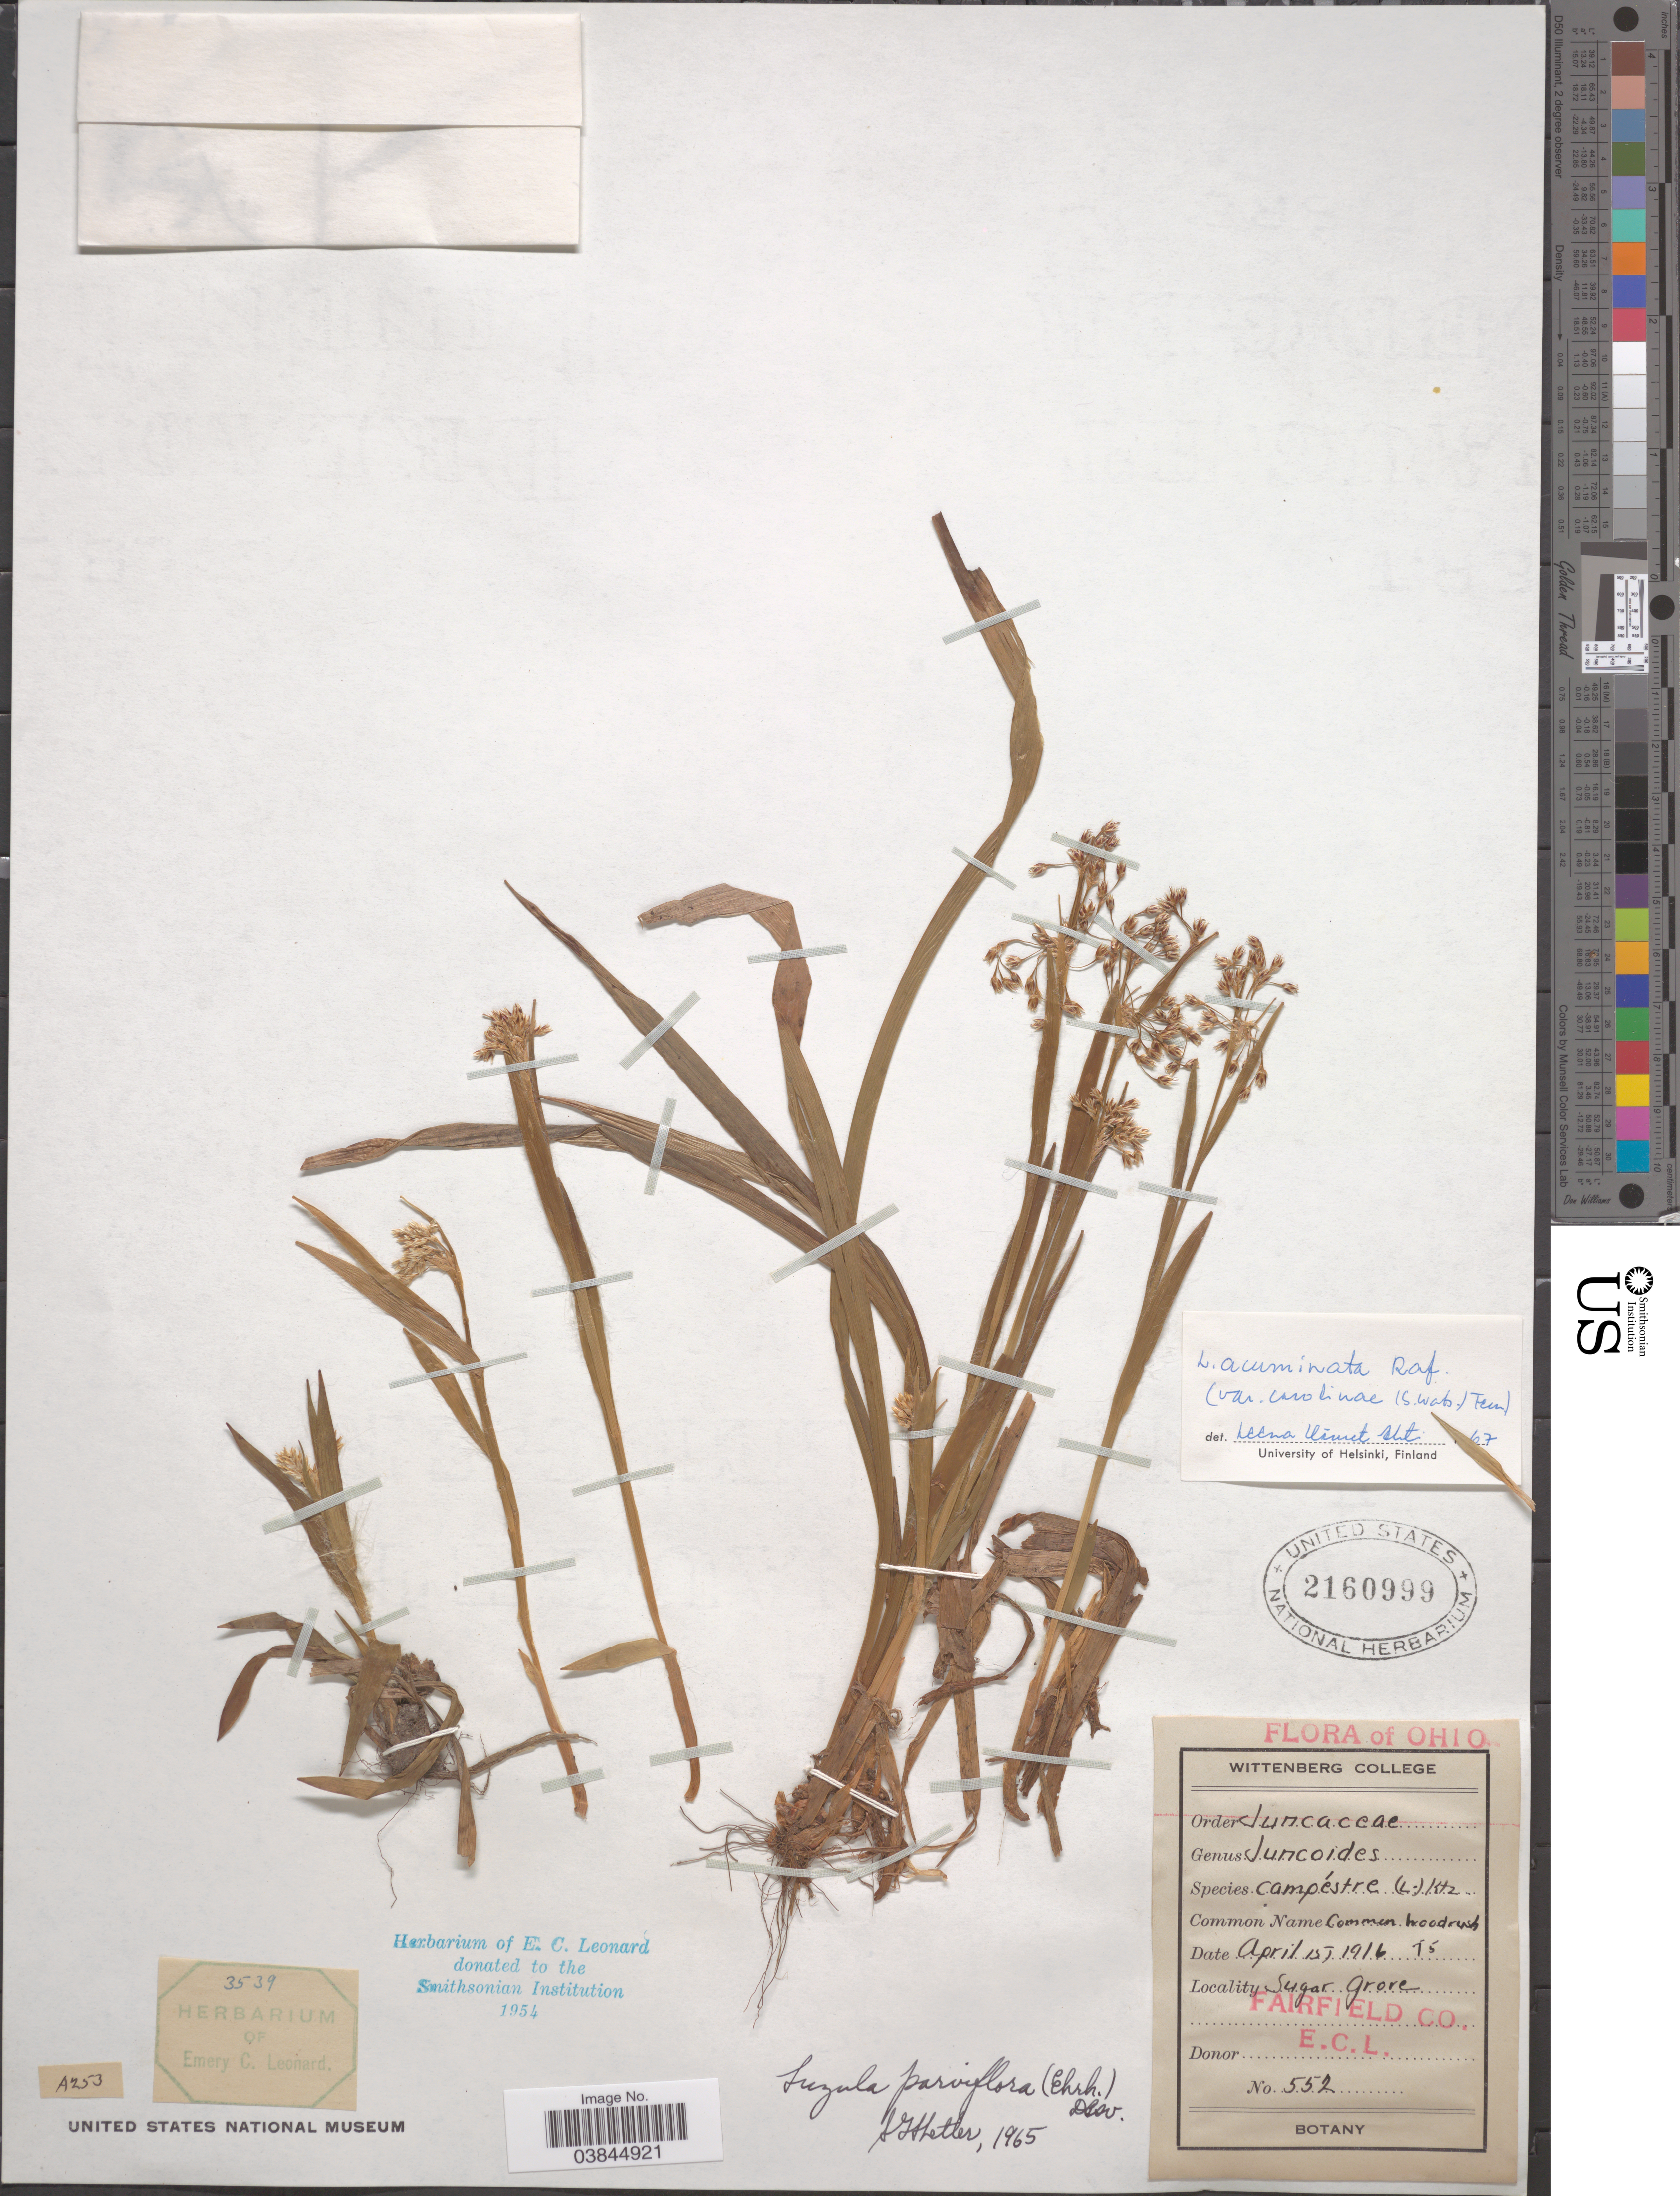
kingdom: Plantae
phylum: Tracheophyta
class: Liliopsida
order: Poales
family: Juncaceae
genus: Luzula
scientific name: Luzula acuminata var. carolinae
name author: (S. Watson) Fernald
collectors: E. C. Leonard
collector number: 552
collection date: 1916-04-15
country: United States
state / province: Ohio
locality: Sugar Grove. Fairfield Co.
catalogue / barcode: US 2160999